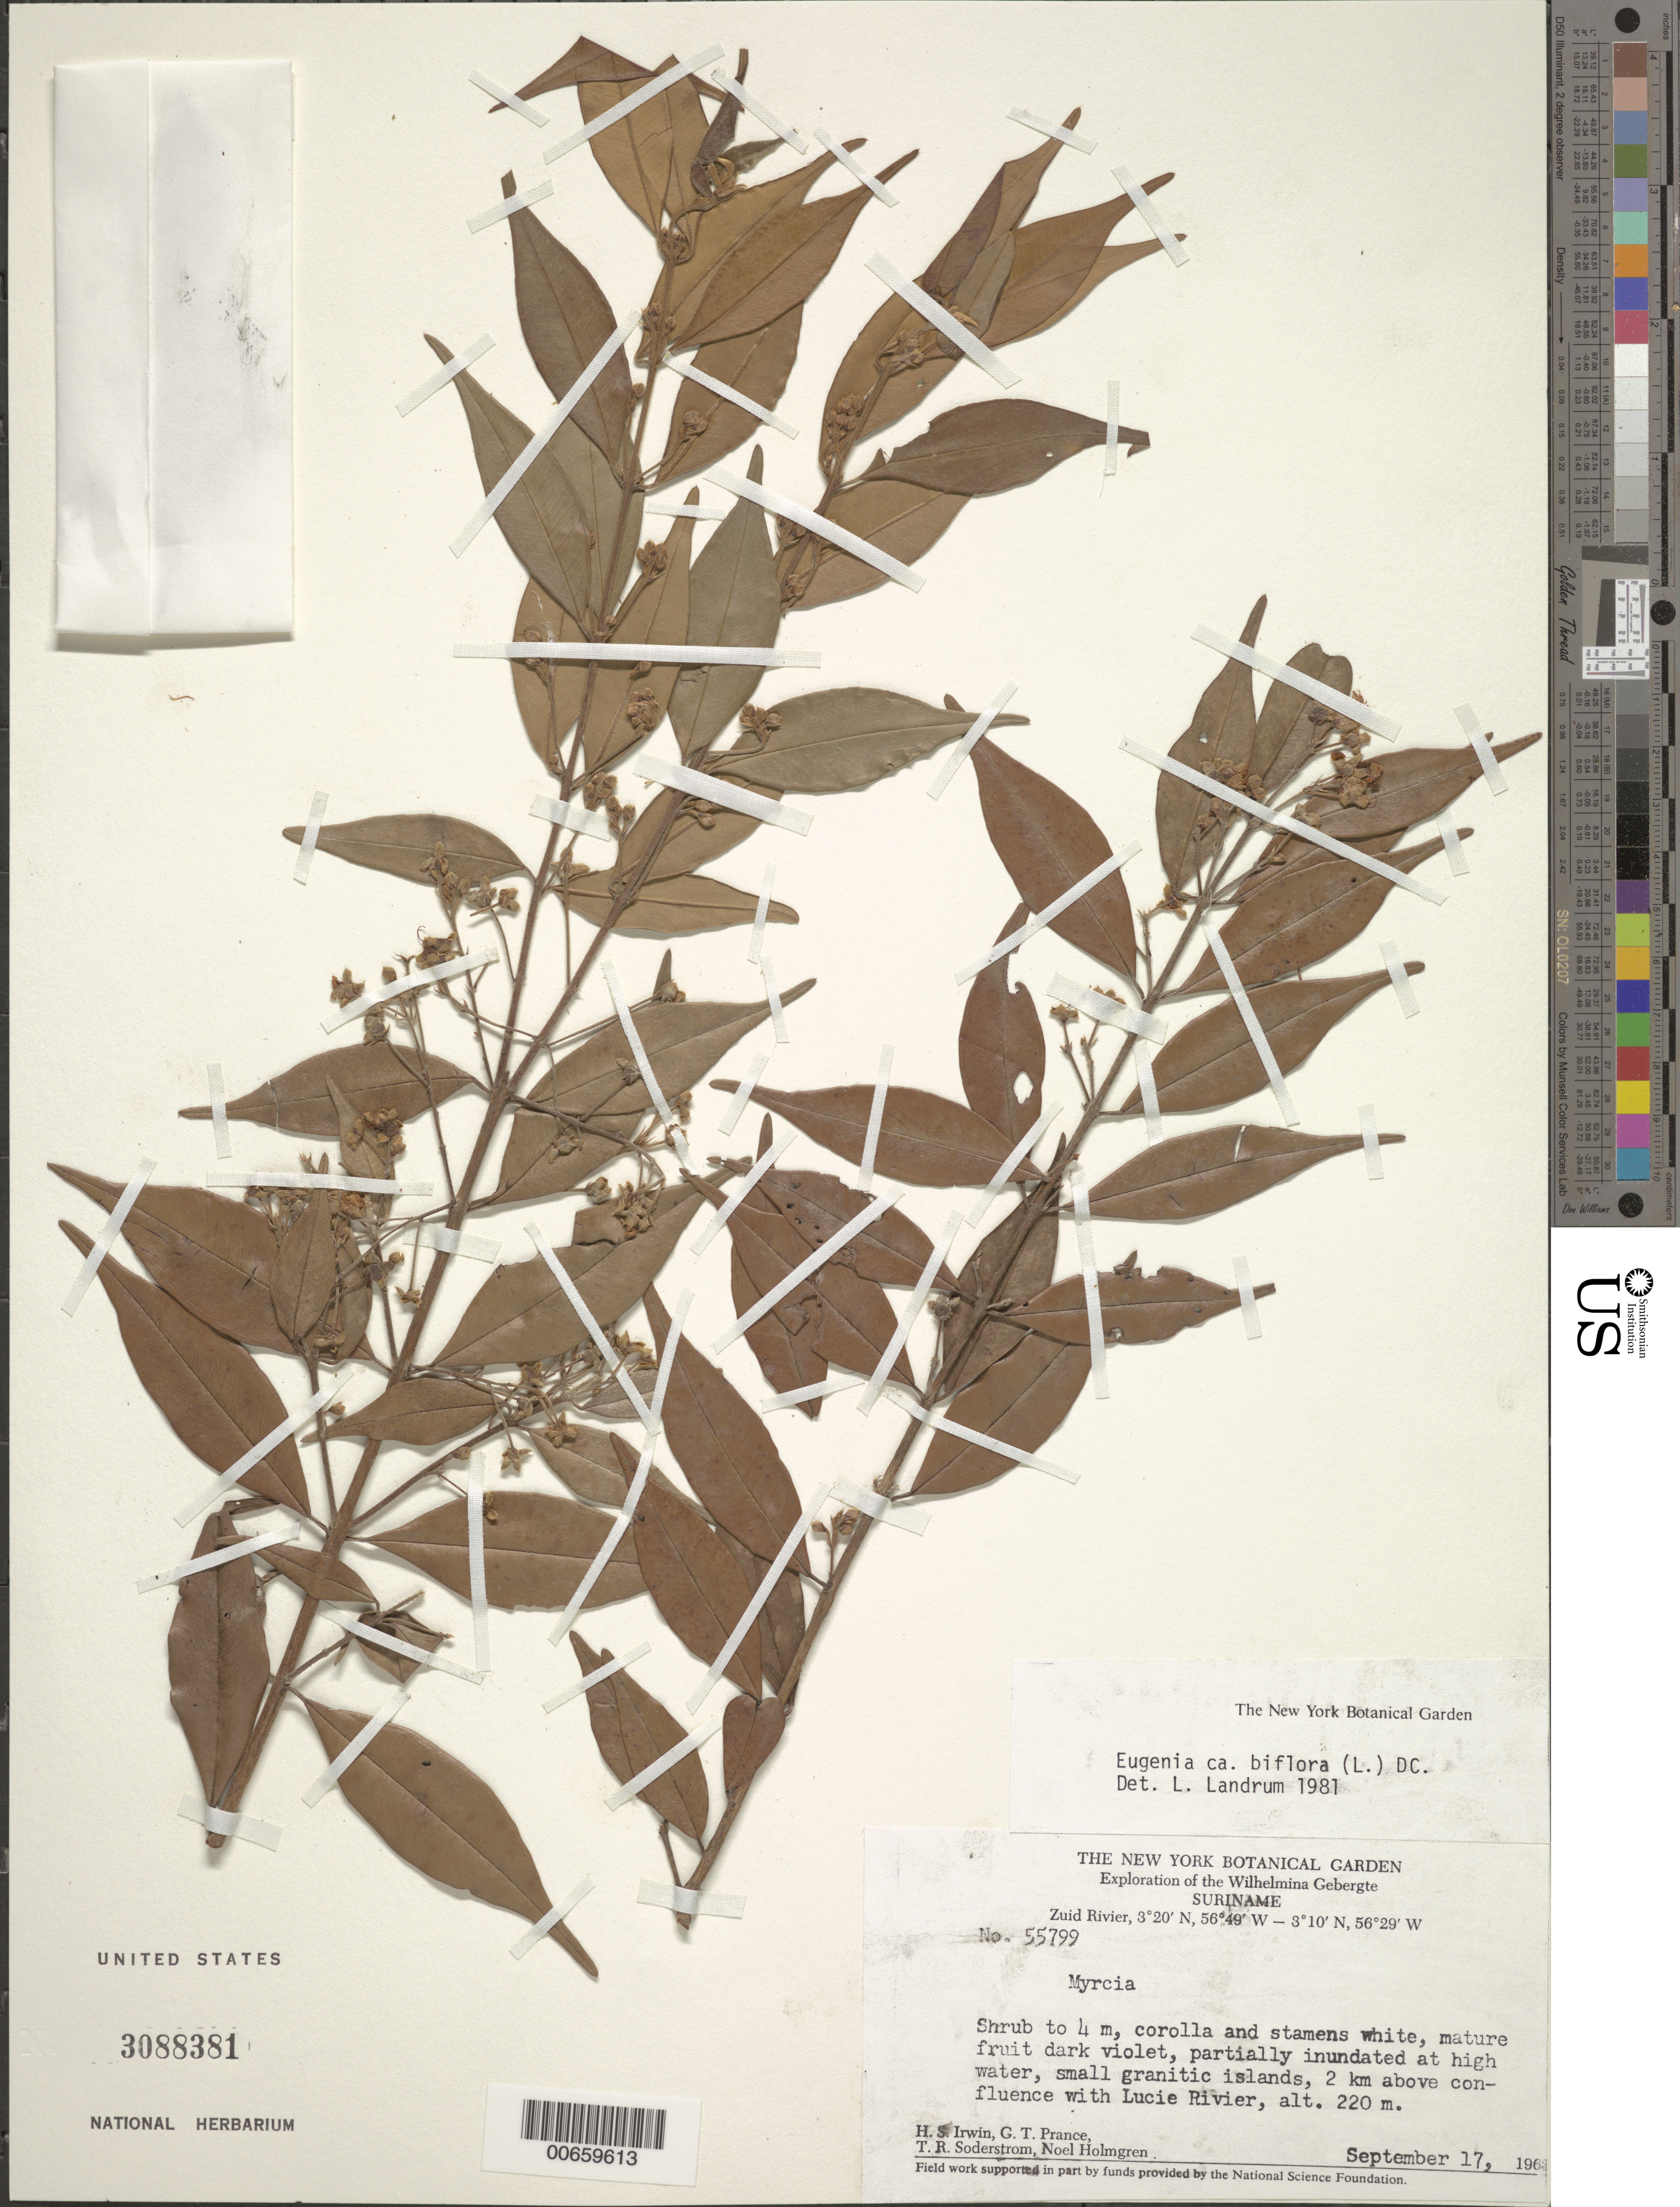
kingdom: Plantae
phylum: Tracheophyta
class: Magnoliopsida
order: Myrtales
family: Myrtaceae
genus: Eugenia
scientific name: Eugenia biflora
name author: (L.) DC.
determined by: Landrum, L. R.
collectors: H. Irwin, G. T. Prance, T. R. Soderstrom & N. H. Holmgren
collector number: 55799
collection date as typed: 17-Sep-63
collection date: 1963-09-17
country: Suriname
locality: Zuid River, 2 km above confluence with Lucie R., Wilhelmina Gebergte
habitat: Small granitic islands, partially inundated at high water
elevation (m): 220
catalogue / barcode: US 3088381